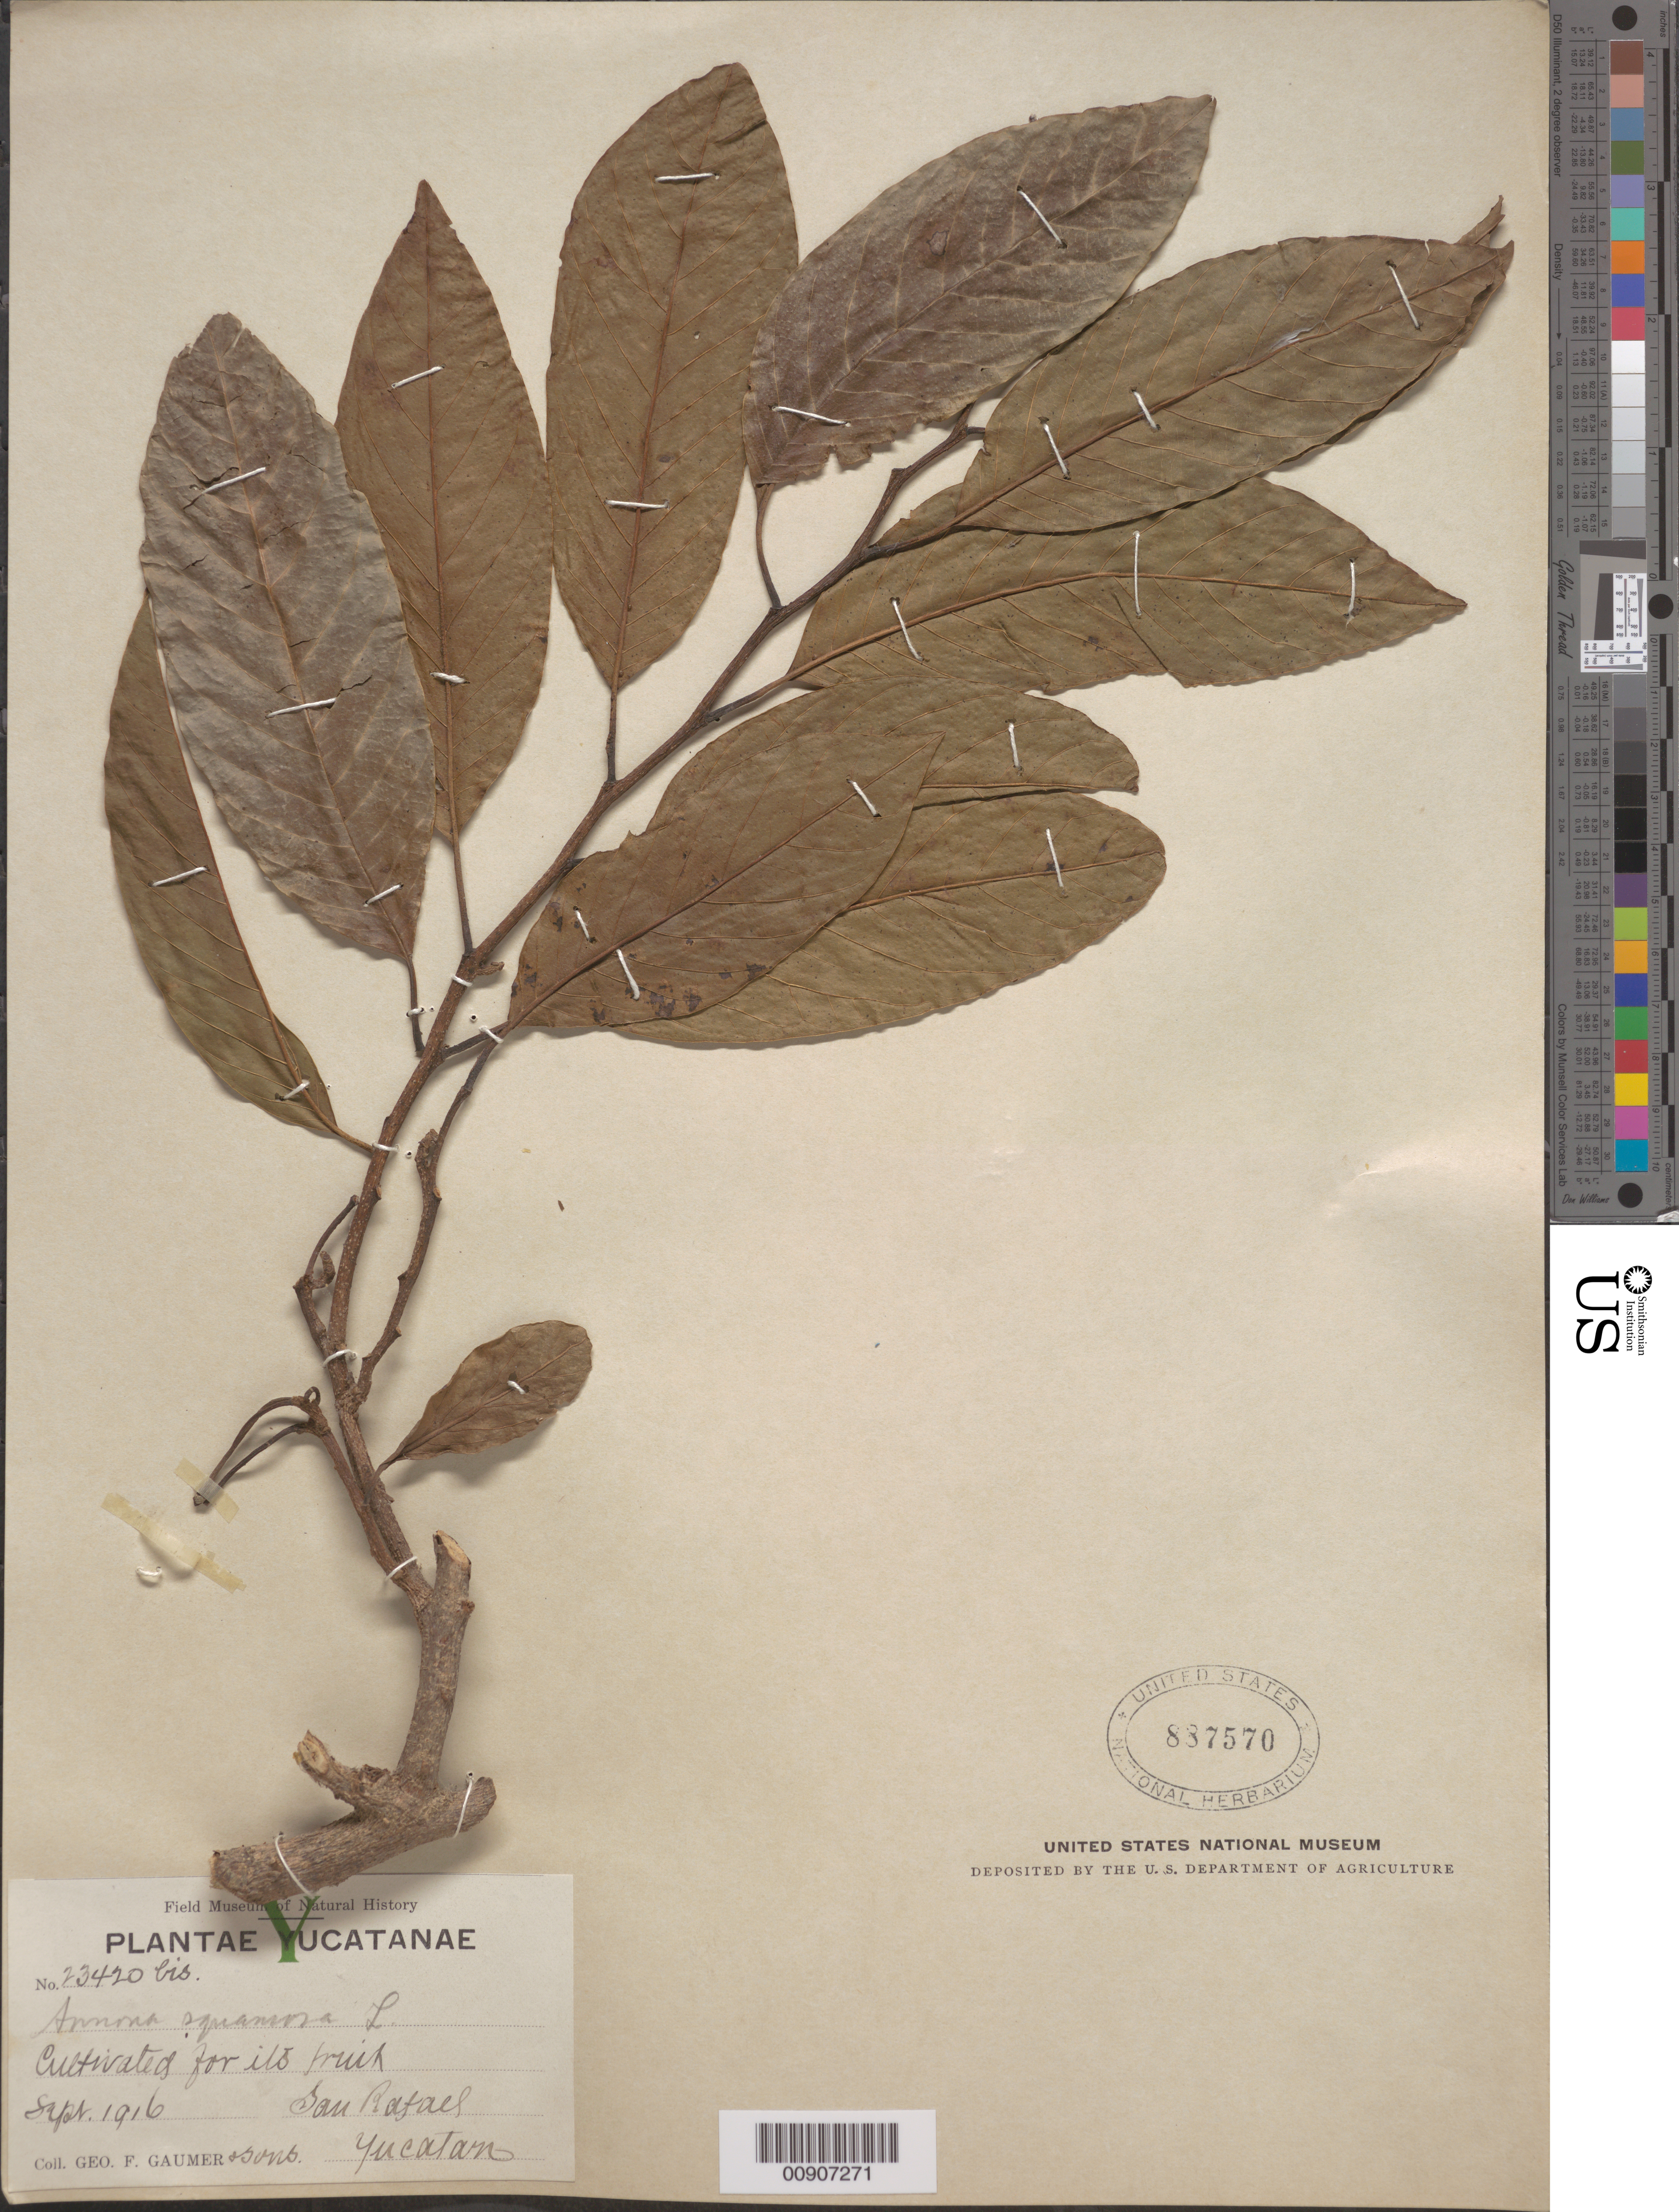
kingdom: Plantae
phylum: Tracheophyta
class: Magnoliopsida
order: Magnoliales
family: Annonaceae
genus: Annona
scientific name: Annona squamosa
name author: L.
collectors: G. F. Gaumer & et al.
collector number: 23420 bis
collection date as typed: Sep 1916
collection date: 1916-09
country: Mexico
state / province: Yucatán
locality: Yucatán: San Rafael.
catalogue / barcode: US 887570